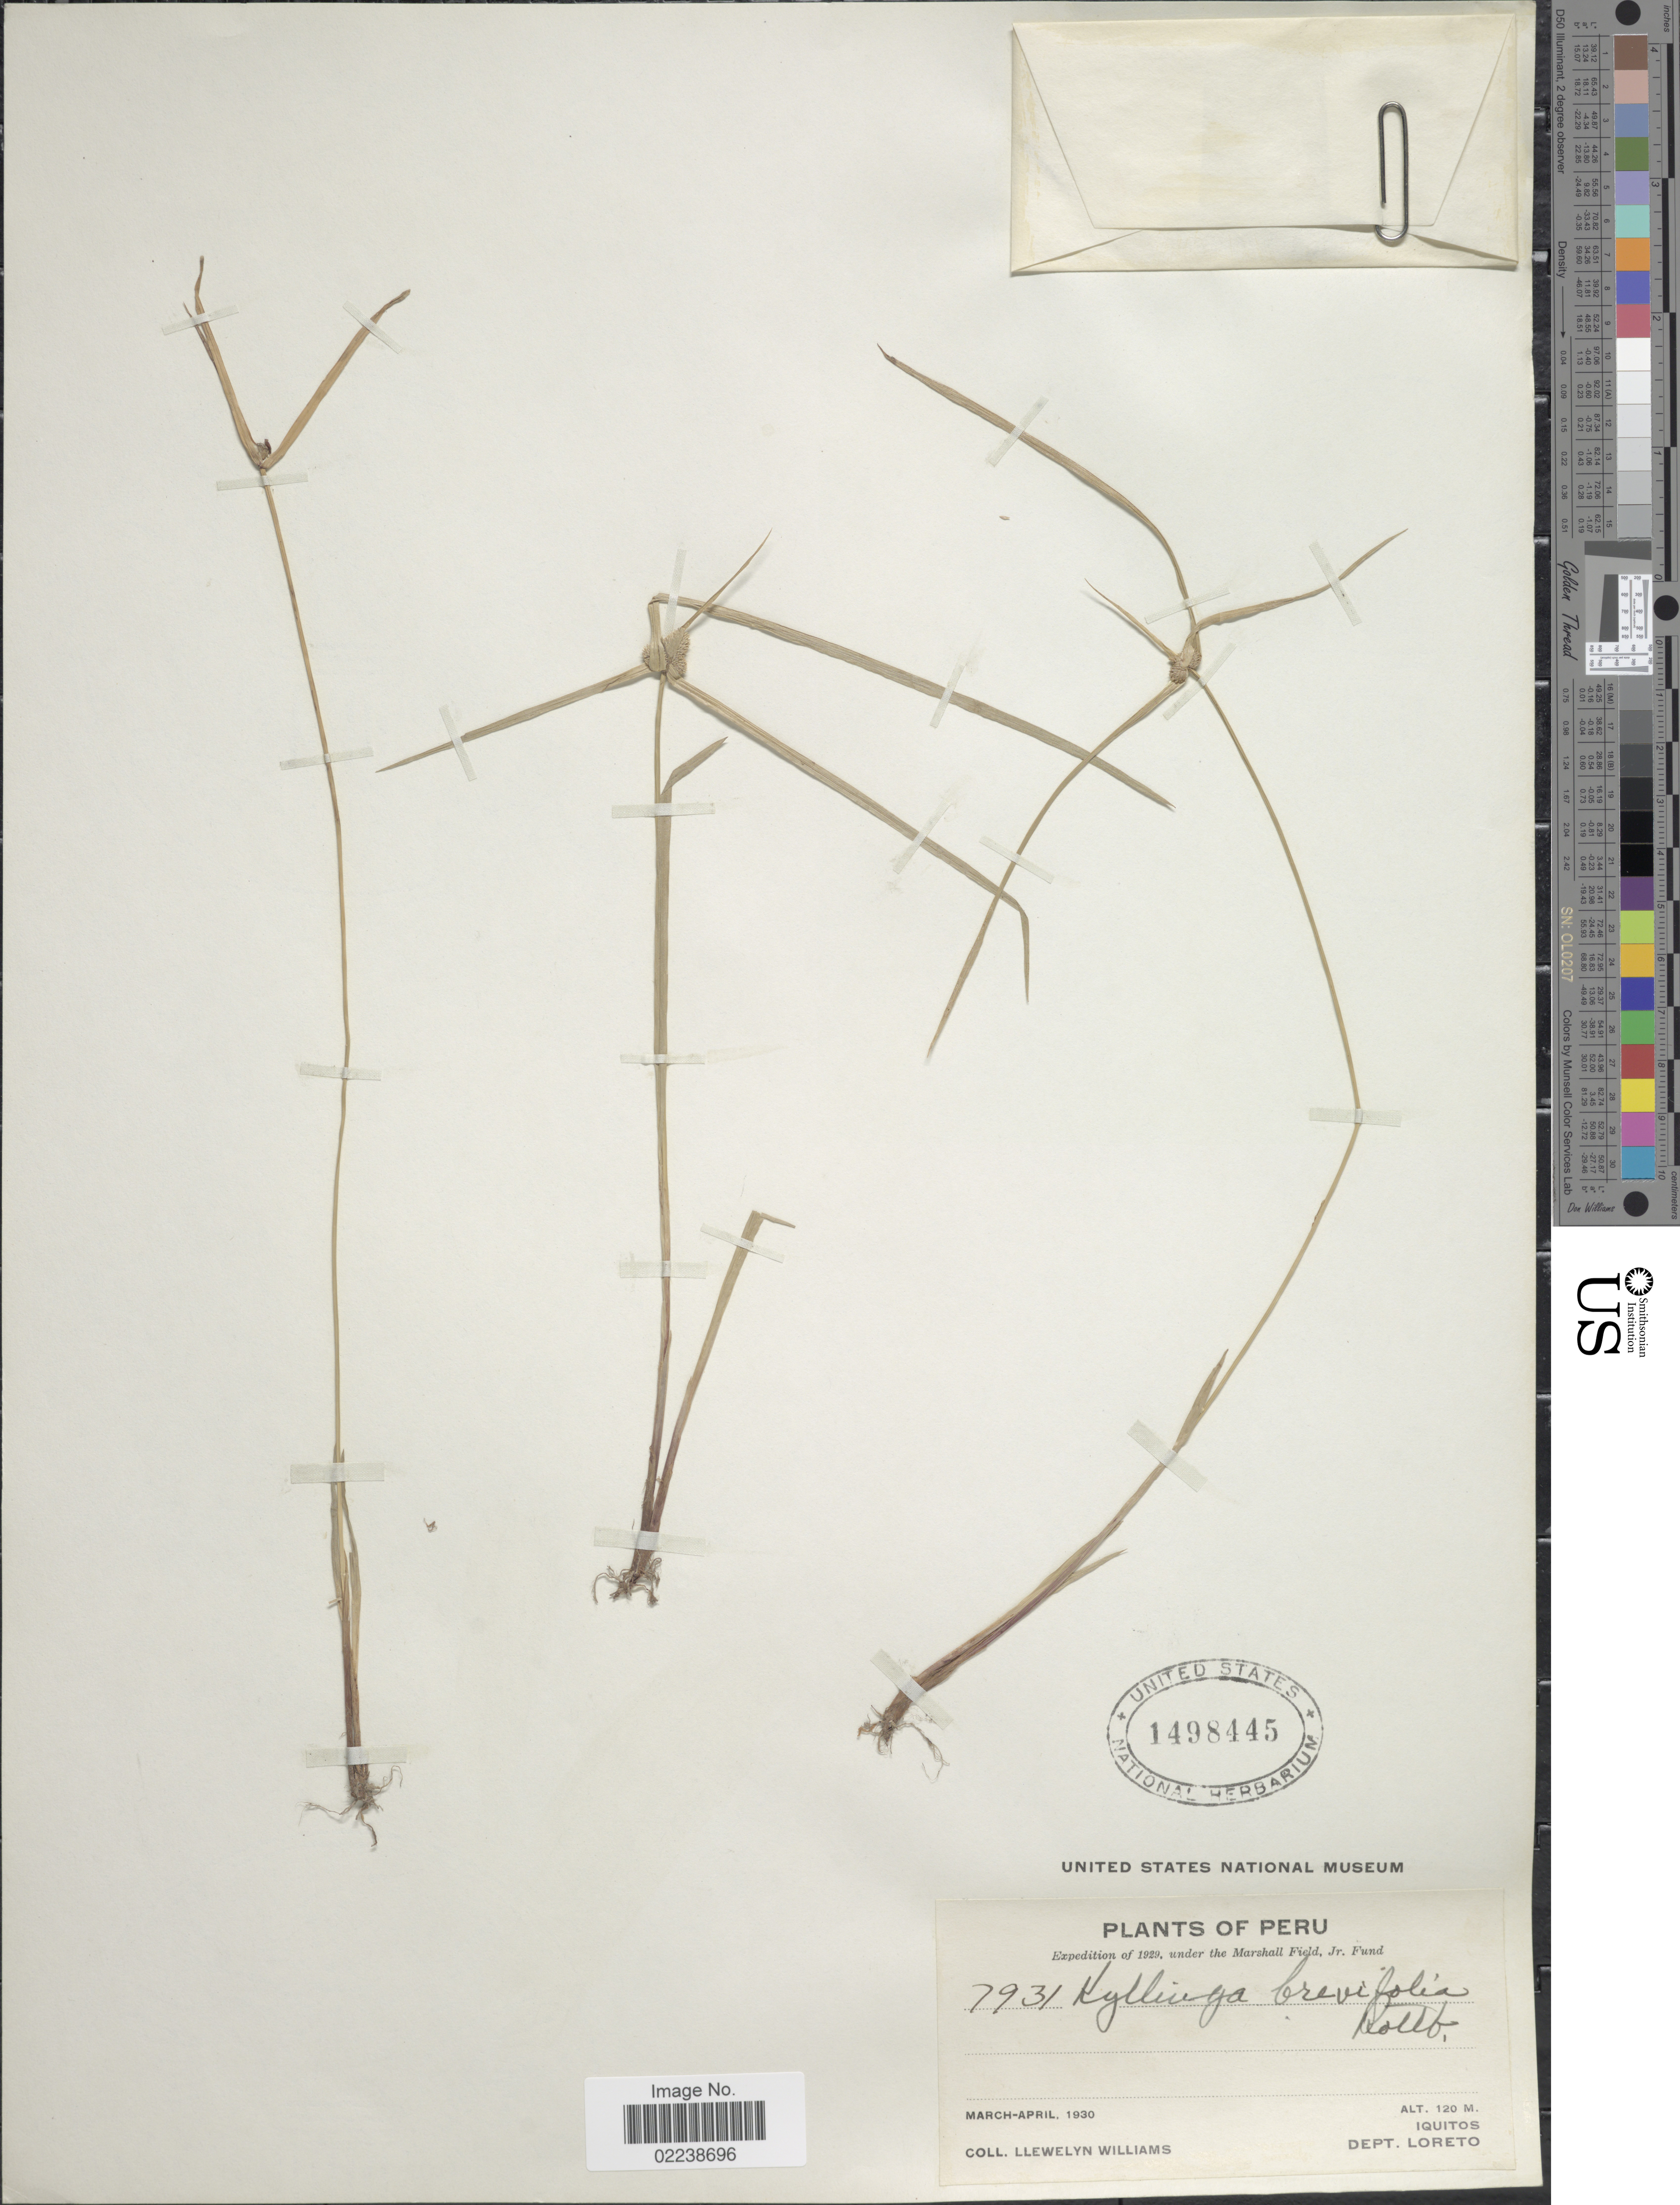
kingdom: Plantae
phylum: Tracheophyta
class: Liliopsida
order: Poales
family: Cyperaceae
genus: Cyperus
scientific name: Cyperus hortensis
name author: (Salzm. ex Steud.) Dorr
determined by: Strong, Mark T., (BOT), Smithsonian Institution - National Museum of Natural History (UNITED STATES)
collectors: Ll. Williams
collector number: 7931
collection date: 1930-03/1930-04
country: Peru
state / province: Loreto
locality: Iquitos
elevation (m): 120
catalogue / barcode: US 1498445